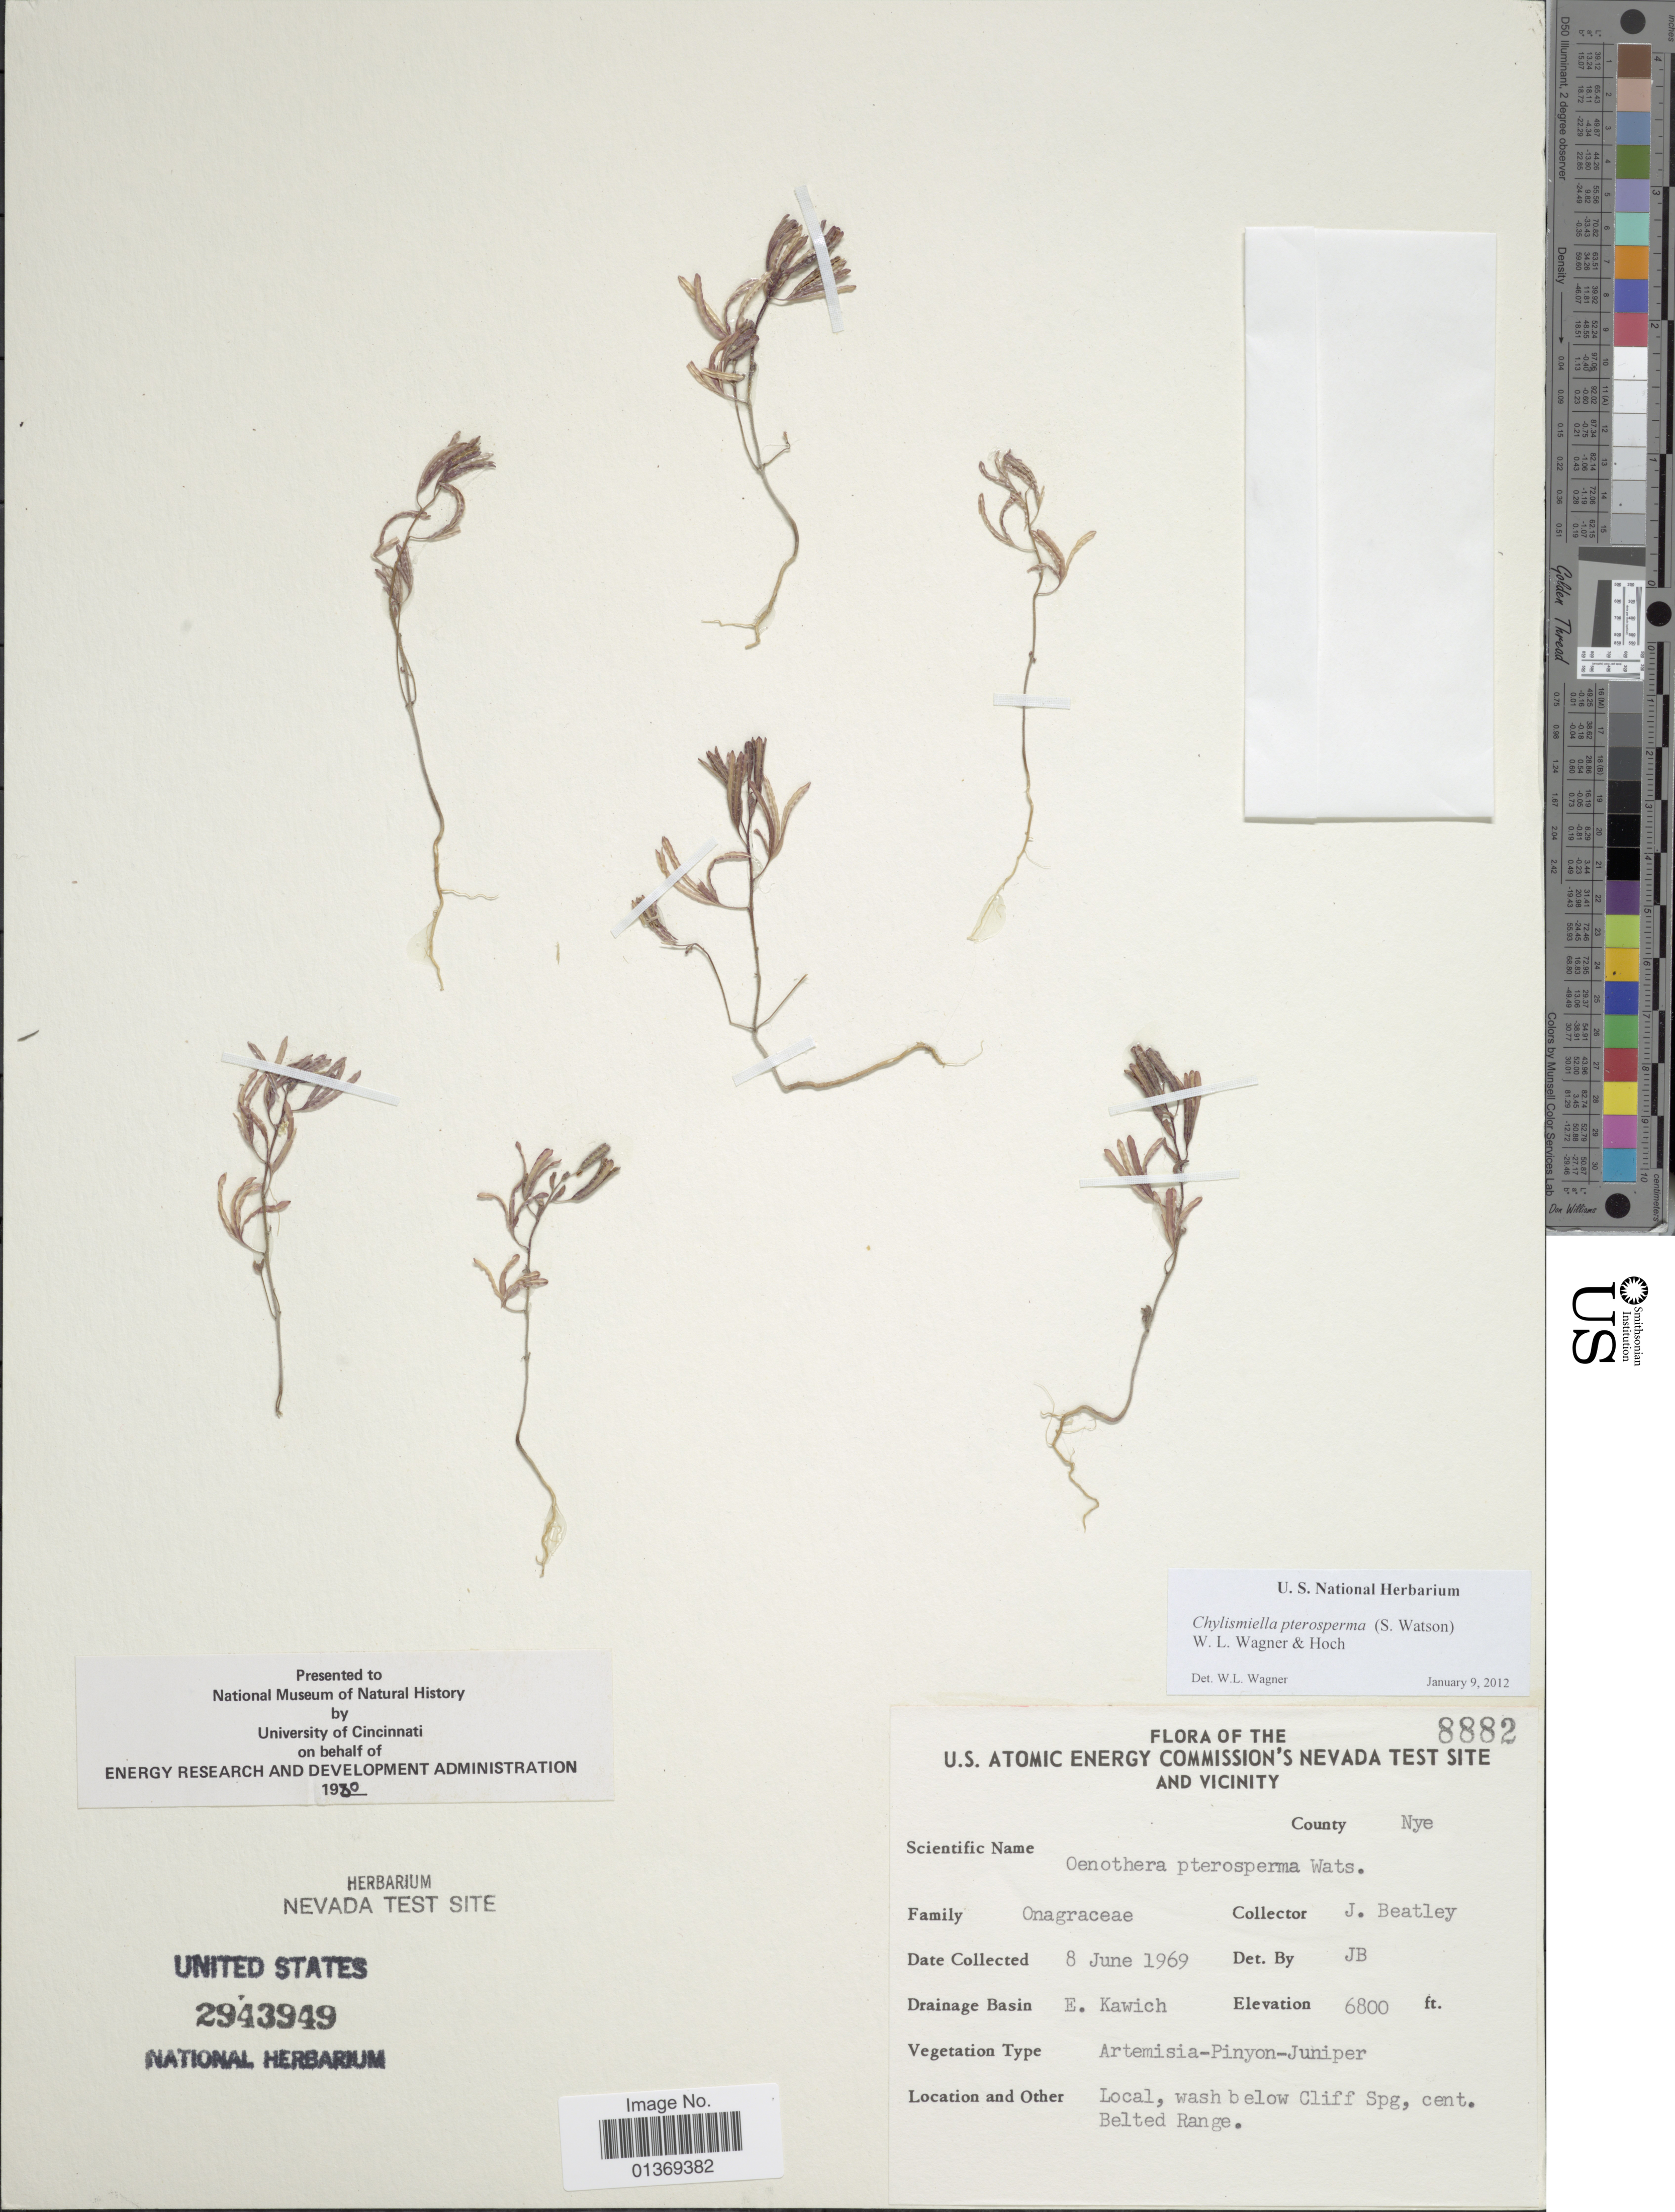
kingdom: Plantae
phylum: Tracheophyta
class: Magnoliopsida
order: Myrtales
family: Onagraceae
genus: Chylismiella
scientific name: Chylismiella pterosperma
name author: (S. Watson) W.L. Wagner & Hoch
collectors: J. C. Beatley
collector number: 8882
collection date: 1969-06-08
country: United States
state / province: Nevada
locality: U.S. Atomic Energy Commission's Nevada Test Site and Vicinity, County Nye, E. Kawich, wash below Cliff Spg, cent. Belted Range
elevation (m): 2073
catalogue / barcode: US 2943949